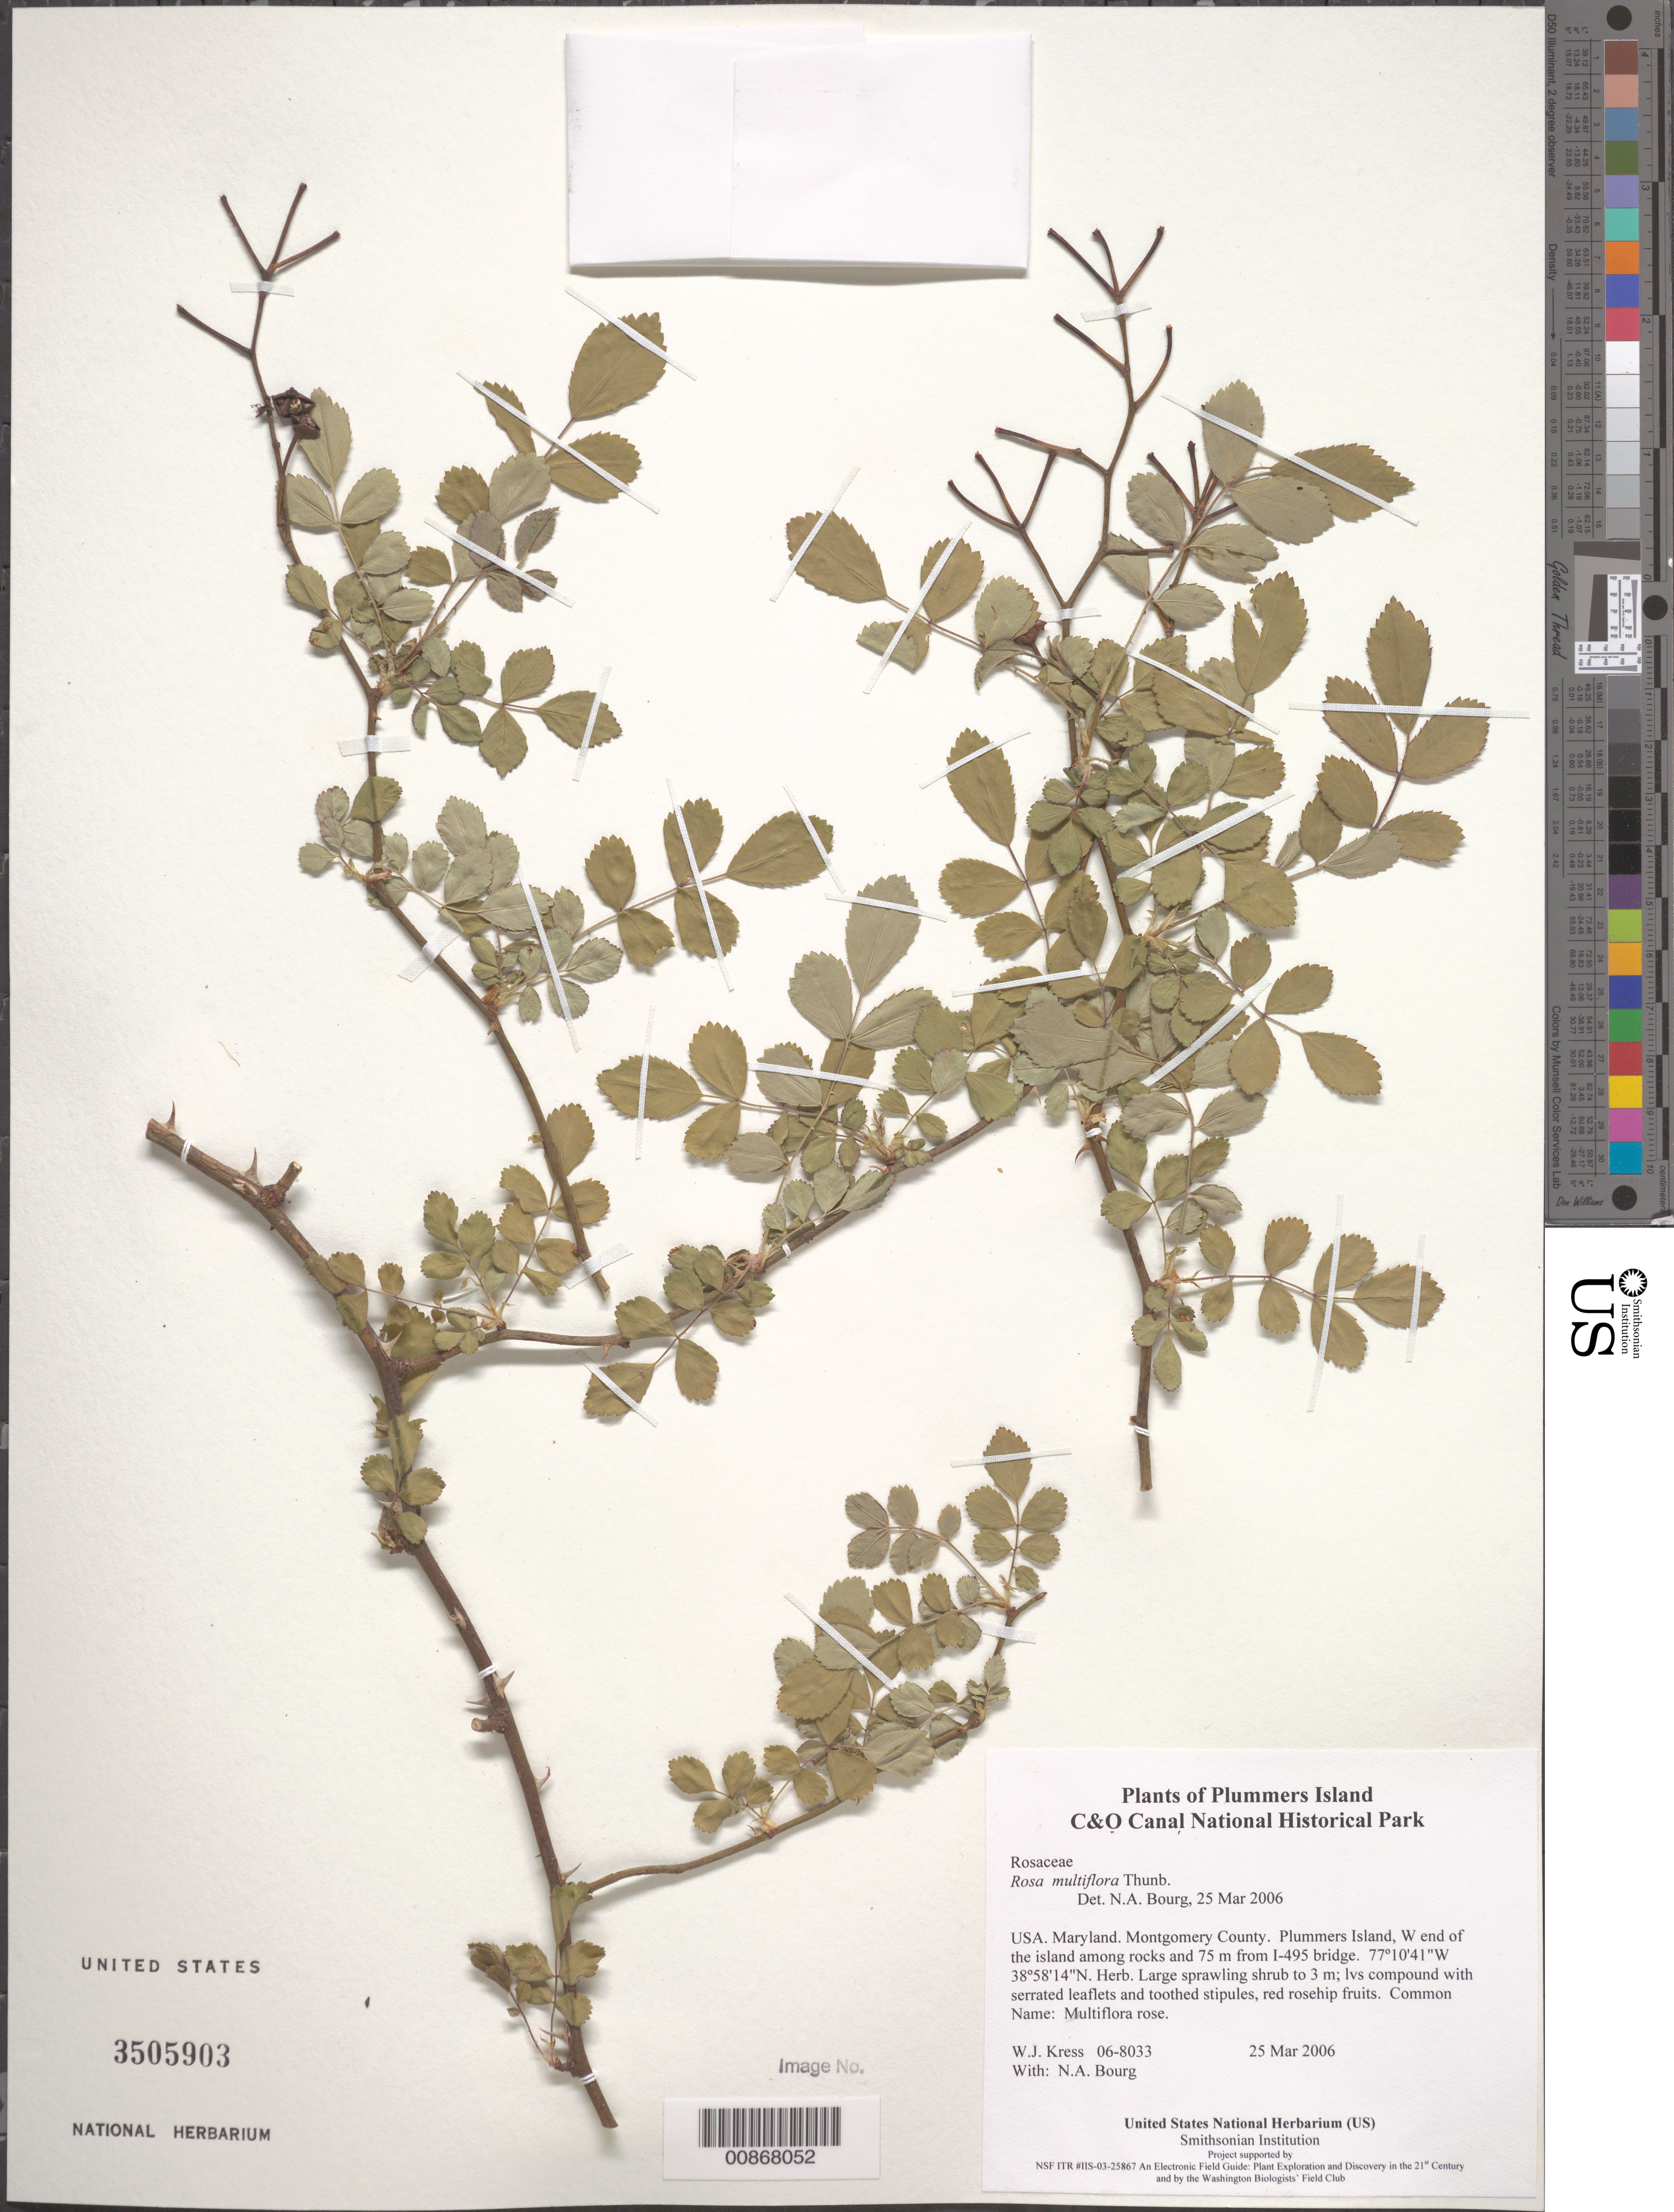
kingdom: Plantae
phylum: Tracheophyta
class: Magnoliopsida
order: Rosales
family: Rosaceae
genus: Rosa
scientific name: Rosa multiflora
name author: Thunb.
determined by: Bourg, N. A.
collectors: W. J. Kress & N. A. Bourg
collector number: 06-8033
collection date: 2006-03-25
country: United States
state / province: Maryland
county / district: Montgomery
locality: Chesapeake and Ohio Canal National Historical Park, Plummers Island, W end of the island among rocks and 75 m from I-495 bridge.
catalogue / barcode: US 3505903